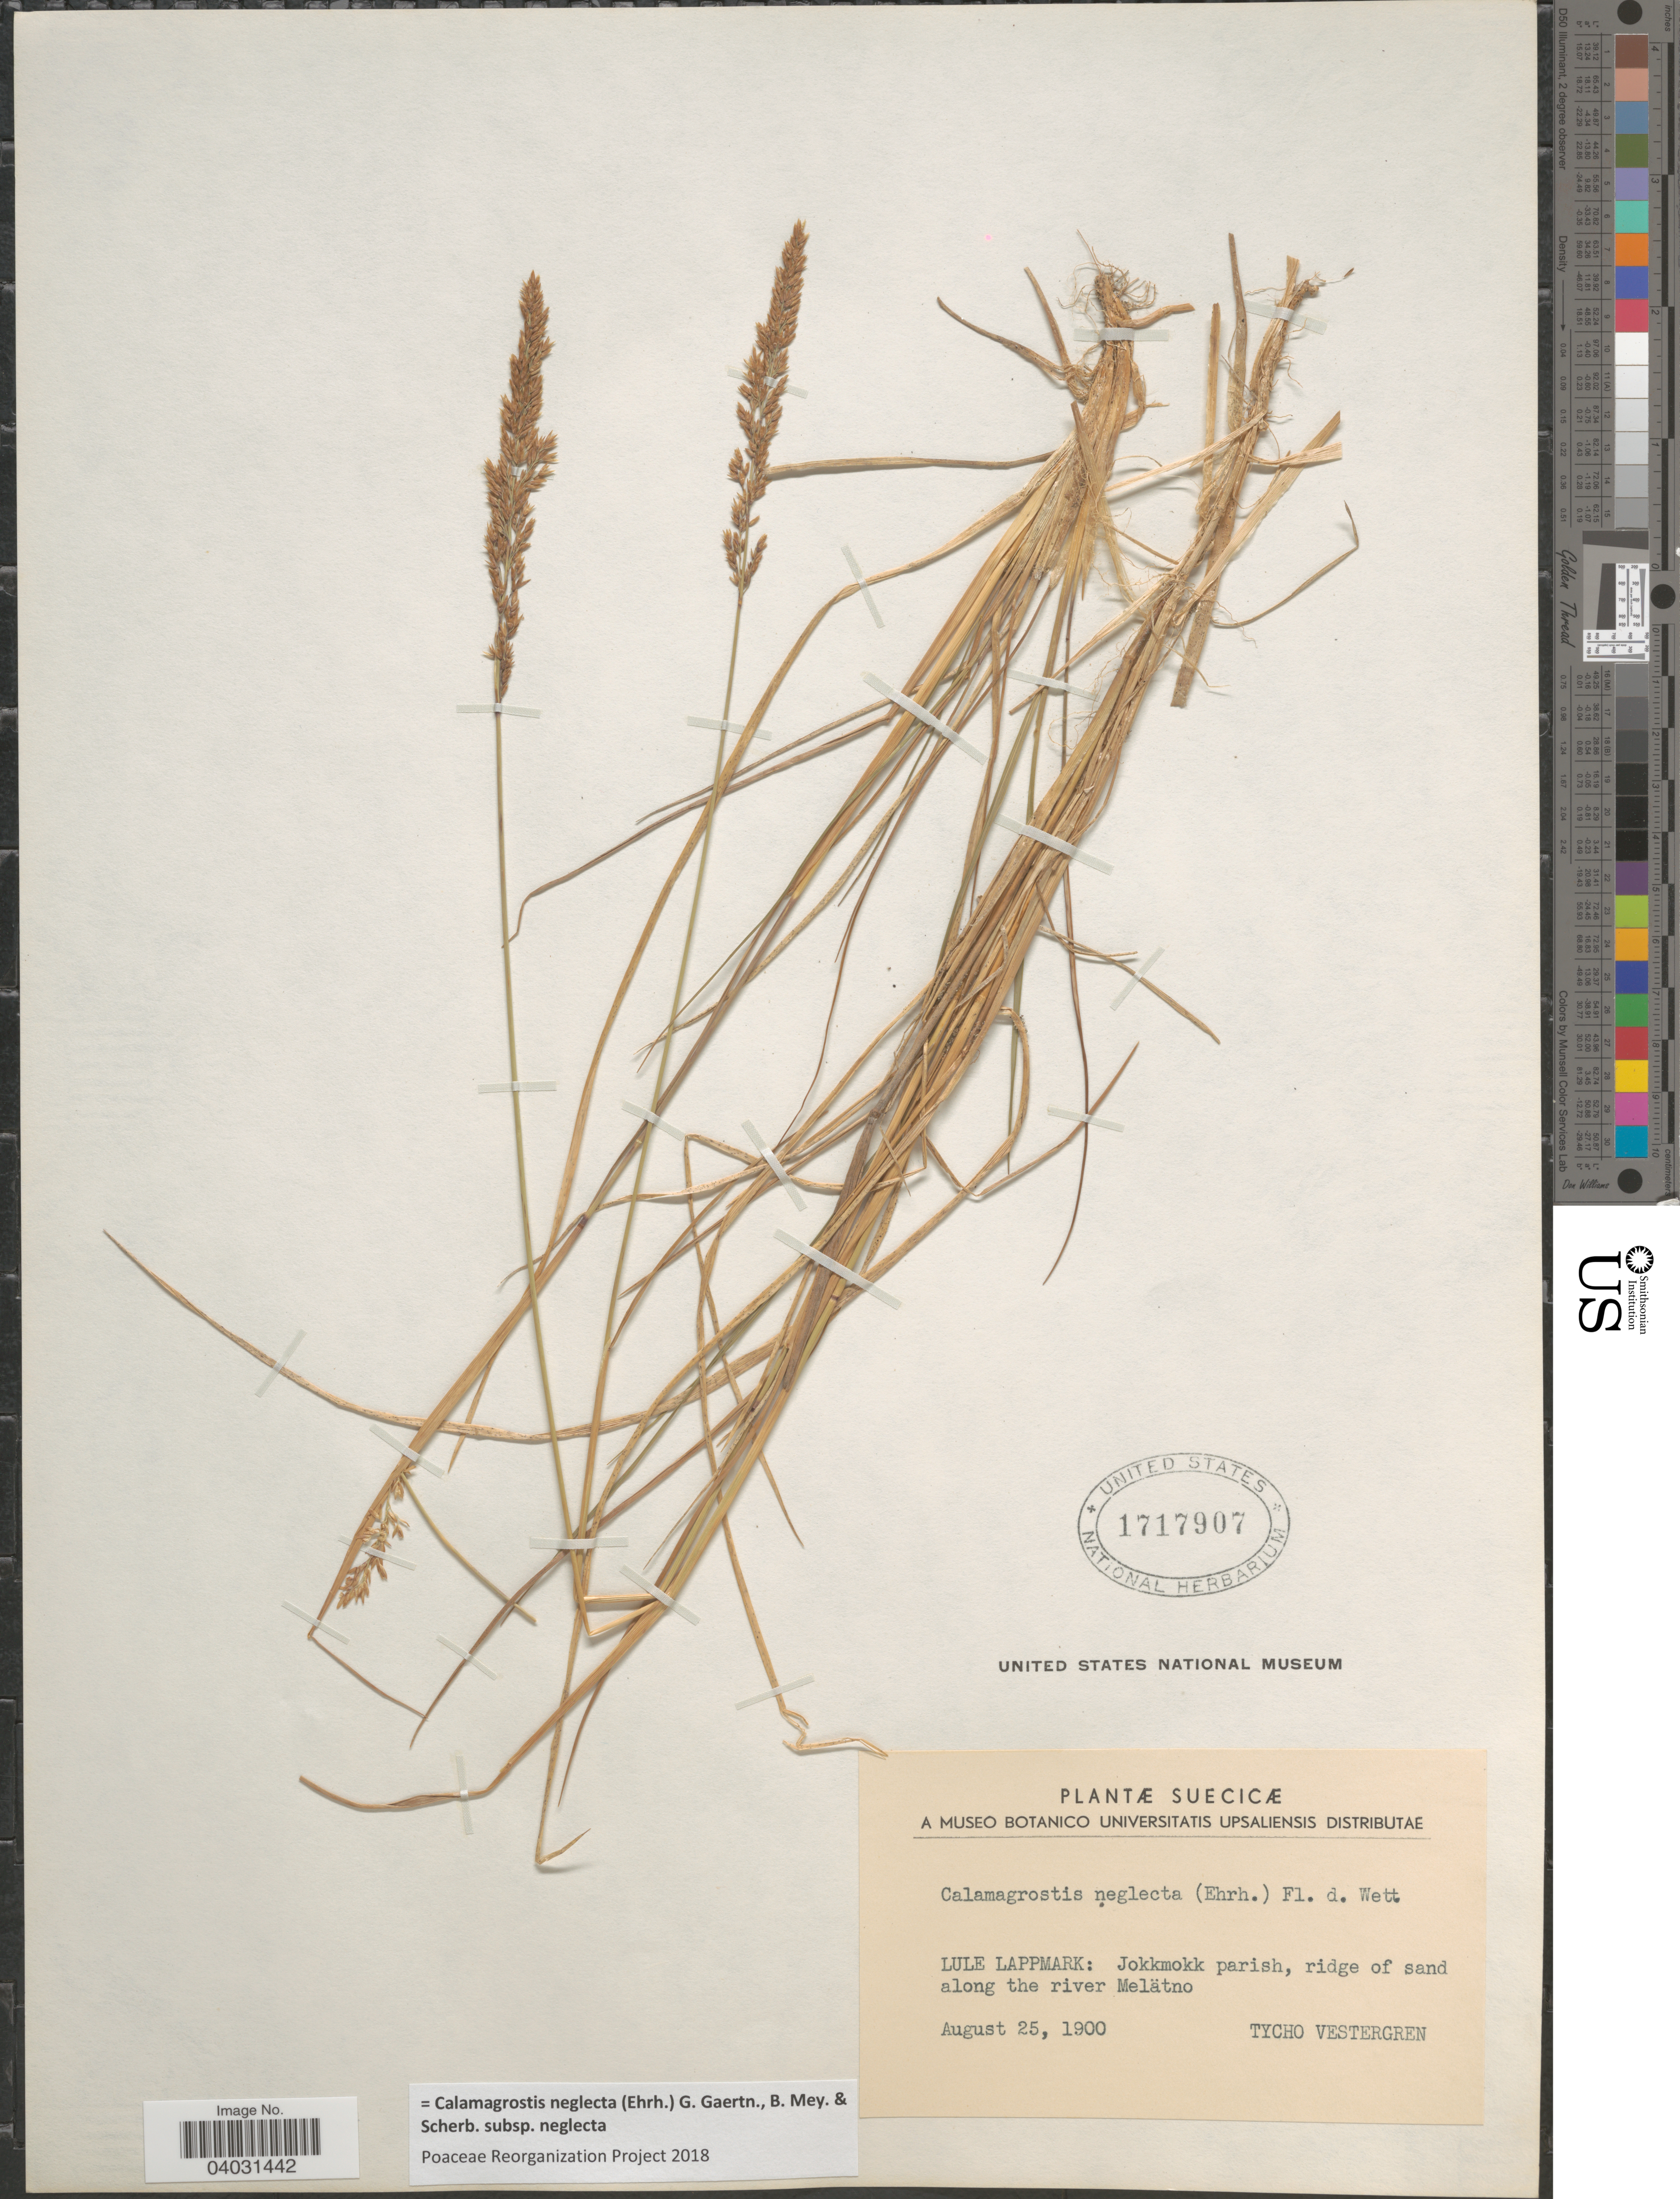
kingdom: Plantae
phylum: Tracheophyta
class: Liliopsida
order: Poales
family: Poaceae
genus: Calamagrostis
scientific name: Calamagrostis neglecta subsp. neglecta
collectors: T. Vestergren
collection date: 1900-08-25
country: Sweden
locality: Suecicæ. Lule Lappmark: Jokkmokk parish, ridge of sand along the river Melätno.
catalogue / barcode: US 1717907